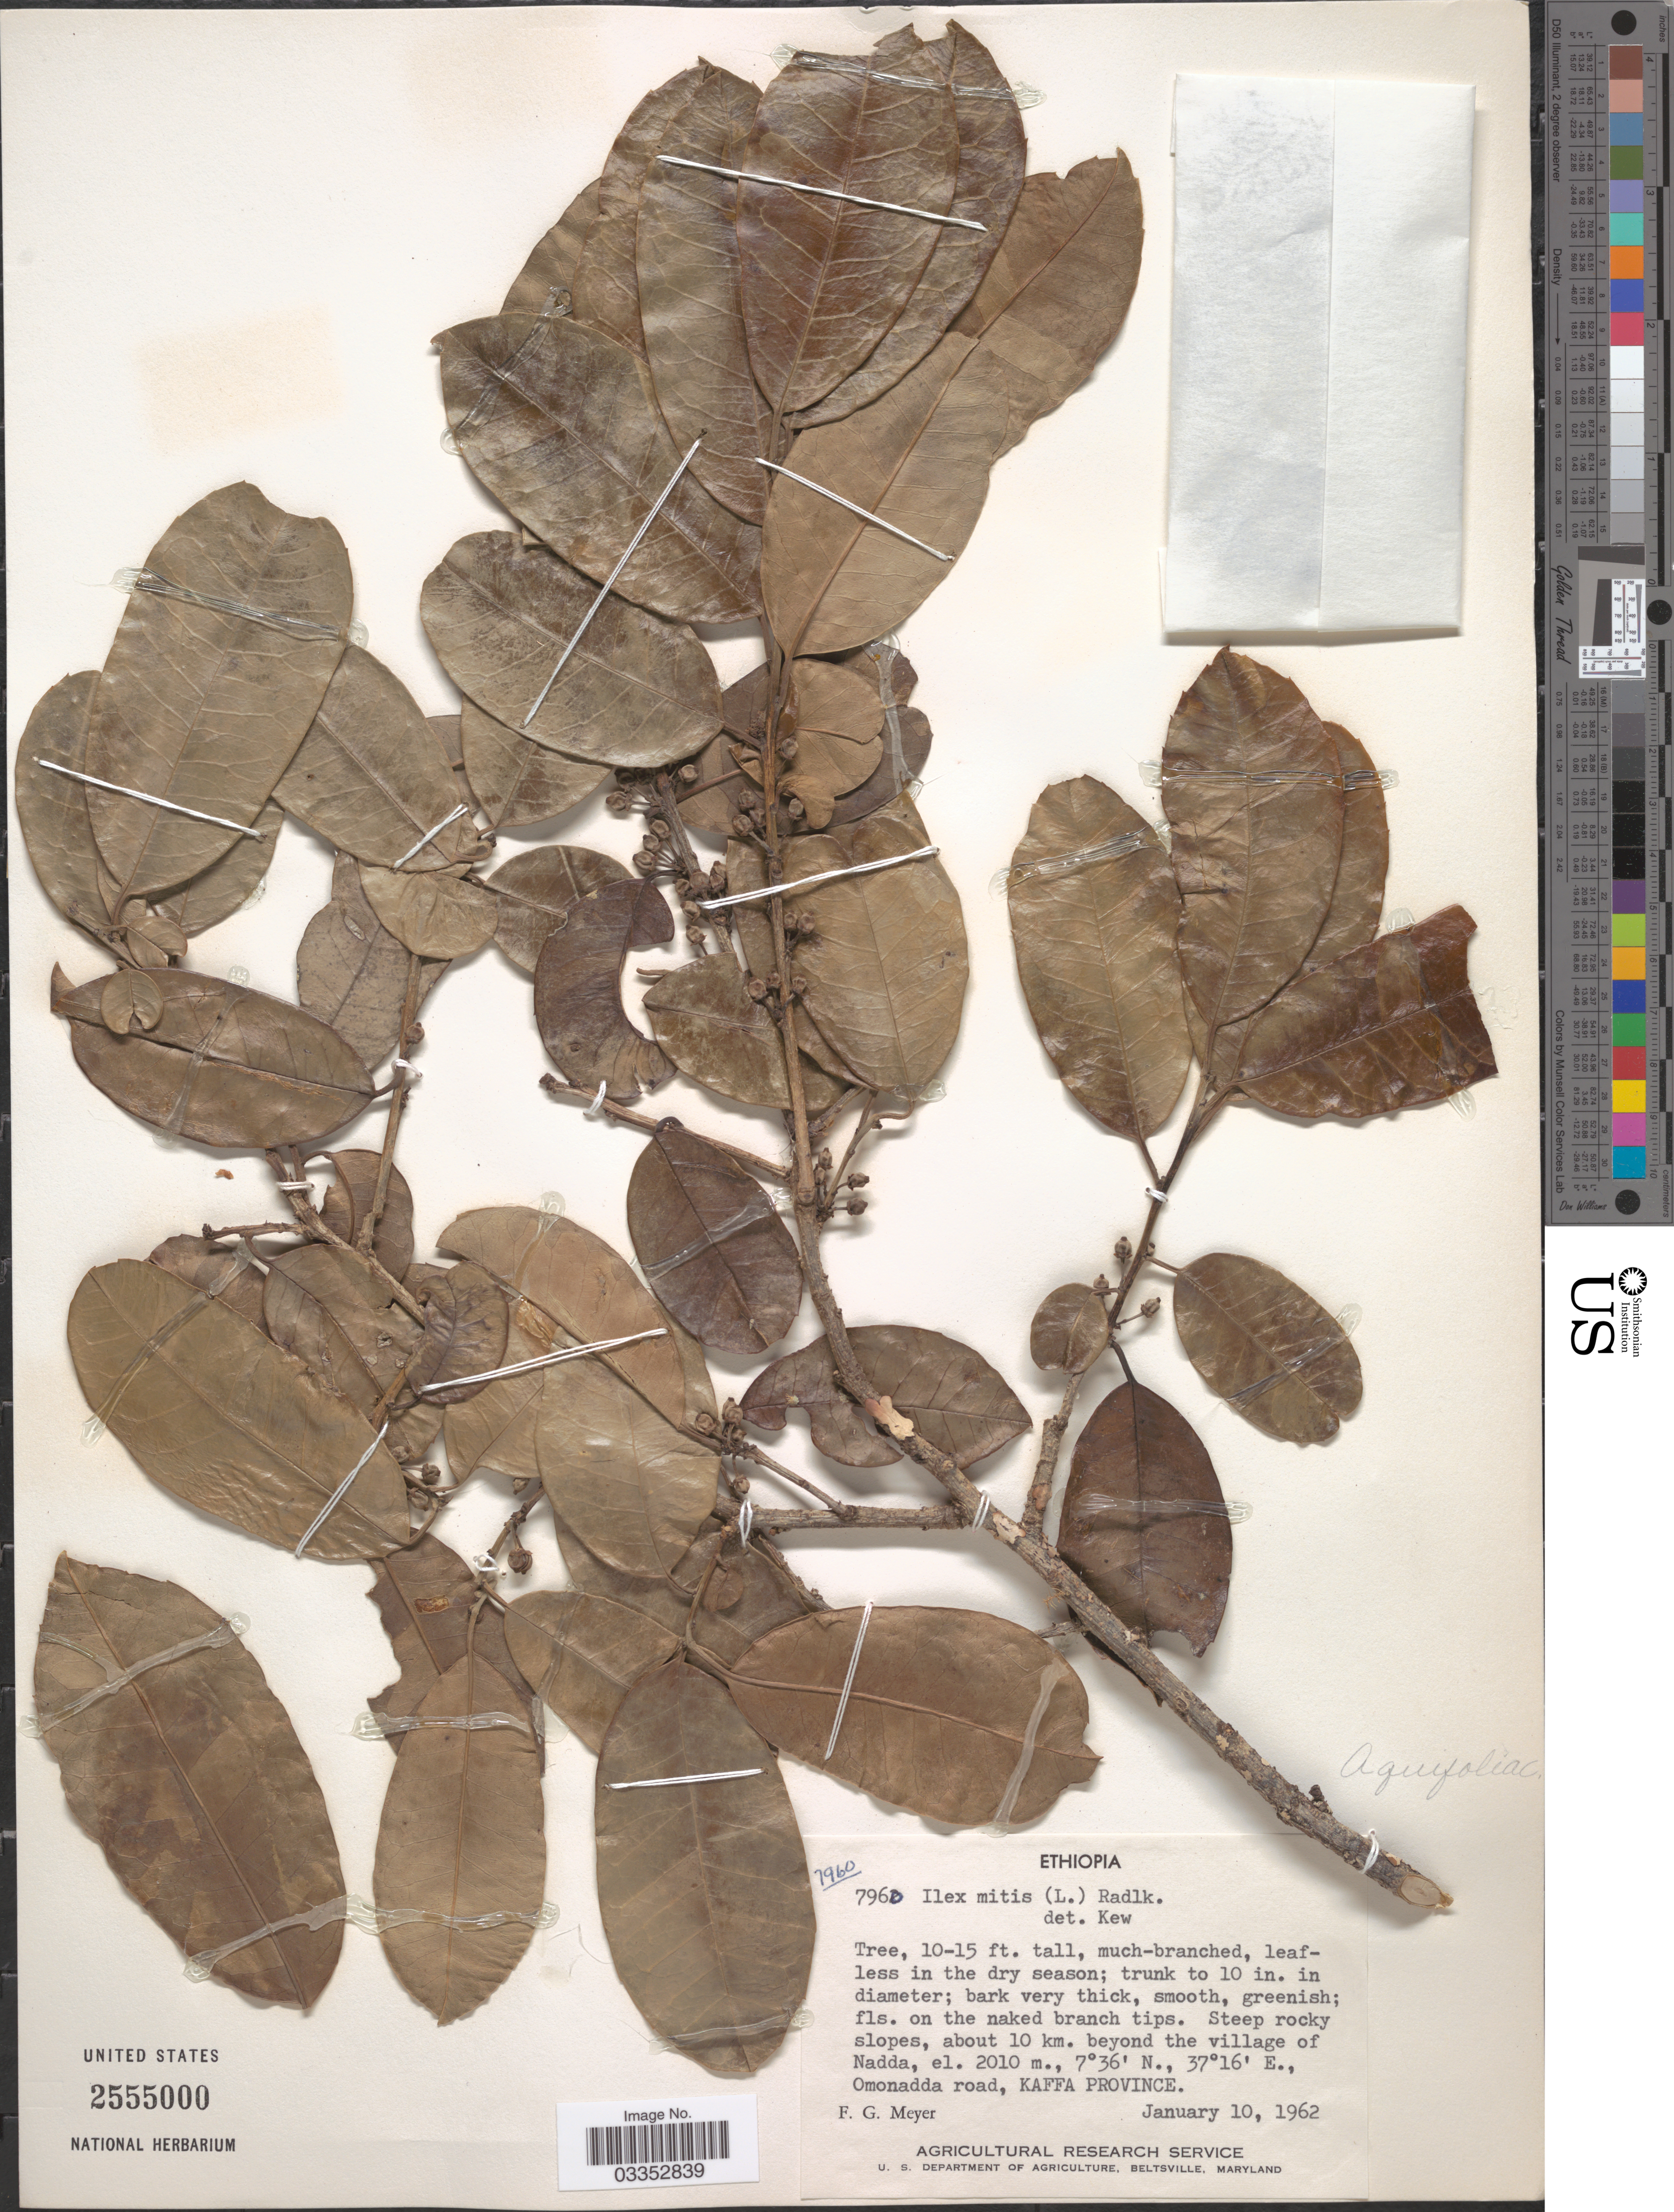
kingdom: Plantae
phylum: Tracheophyta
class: Magnoliopsida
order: Aquifoliales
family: Aquifoliaceae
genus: Ilex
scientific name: Ilex mitis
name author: (L.) Radlk.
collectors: F. G. Meyer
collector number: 7960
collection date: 1962-01-10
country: Ethiopia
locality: About 10 km. beyond the village of Nadda, Omonadda road, Kaffa Province.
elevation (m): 2010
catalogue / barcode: US 2555000